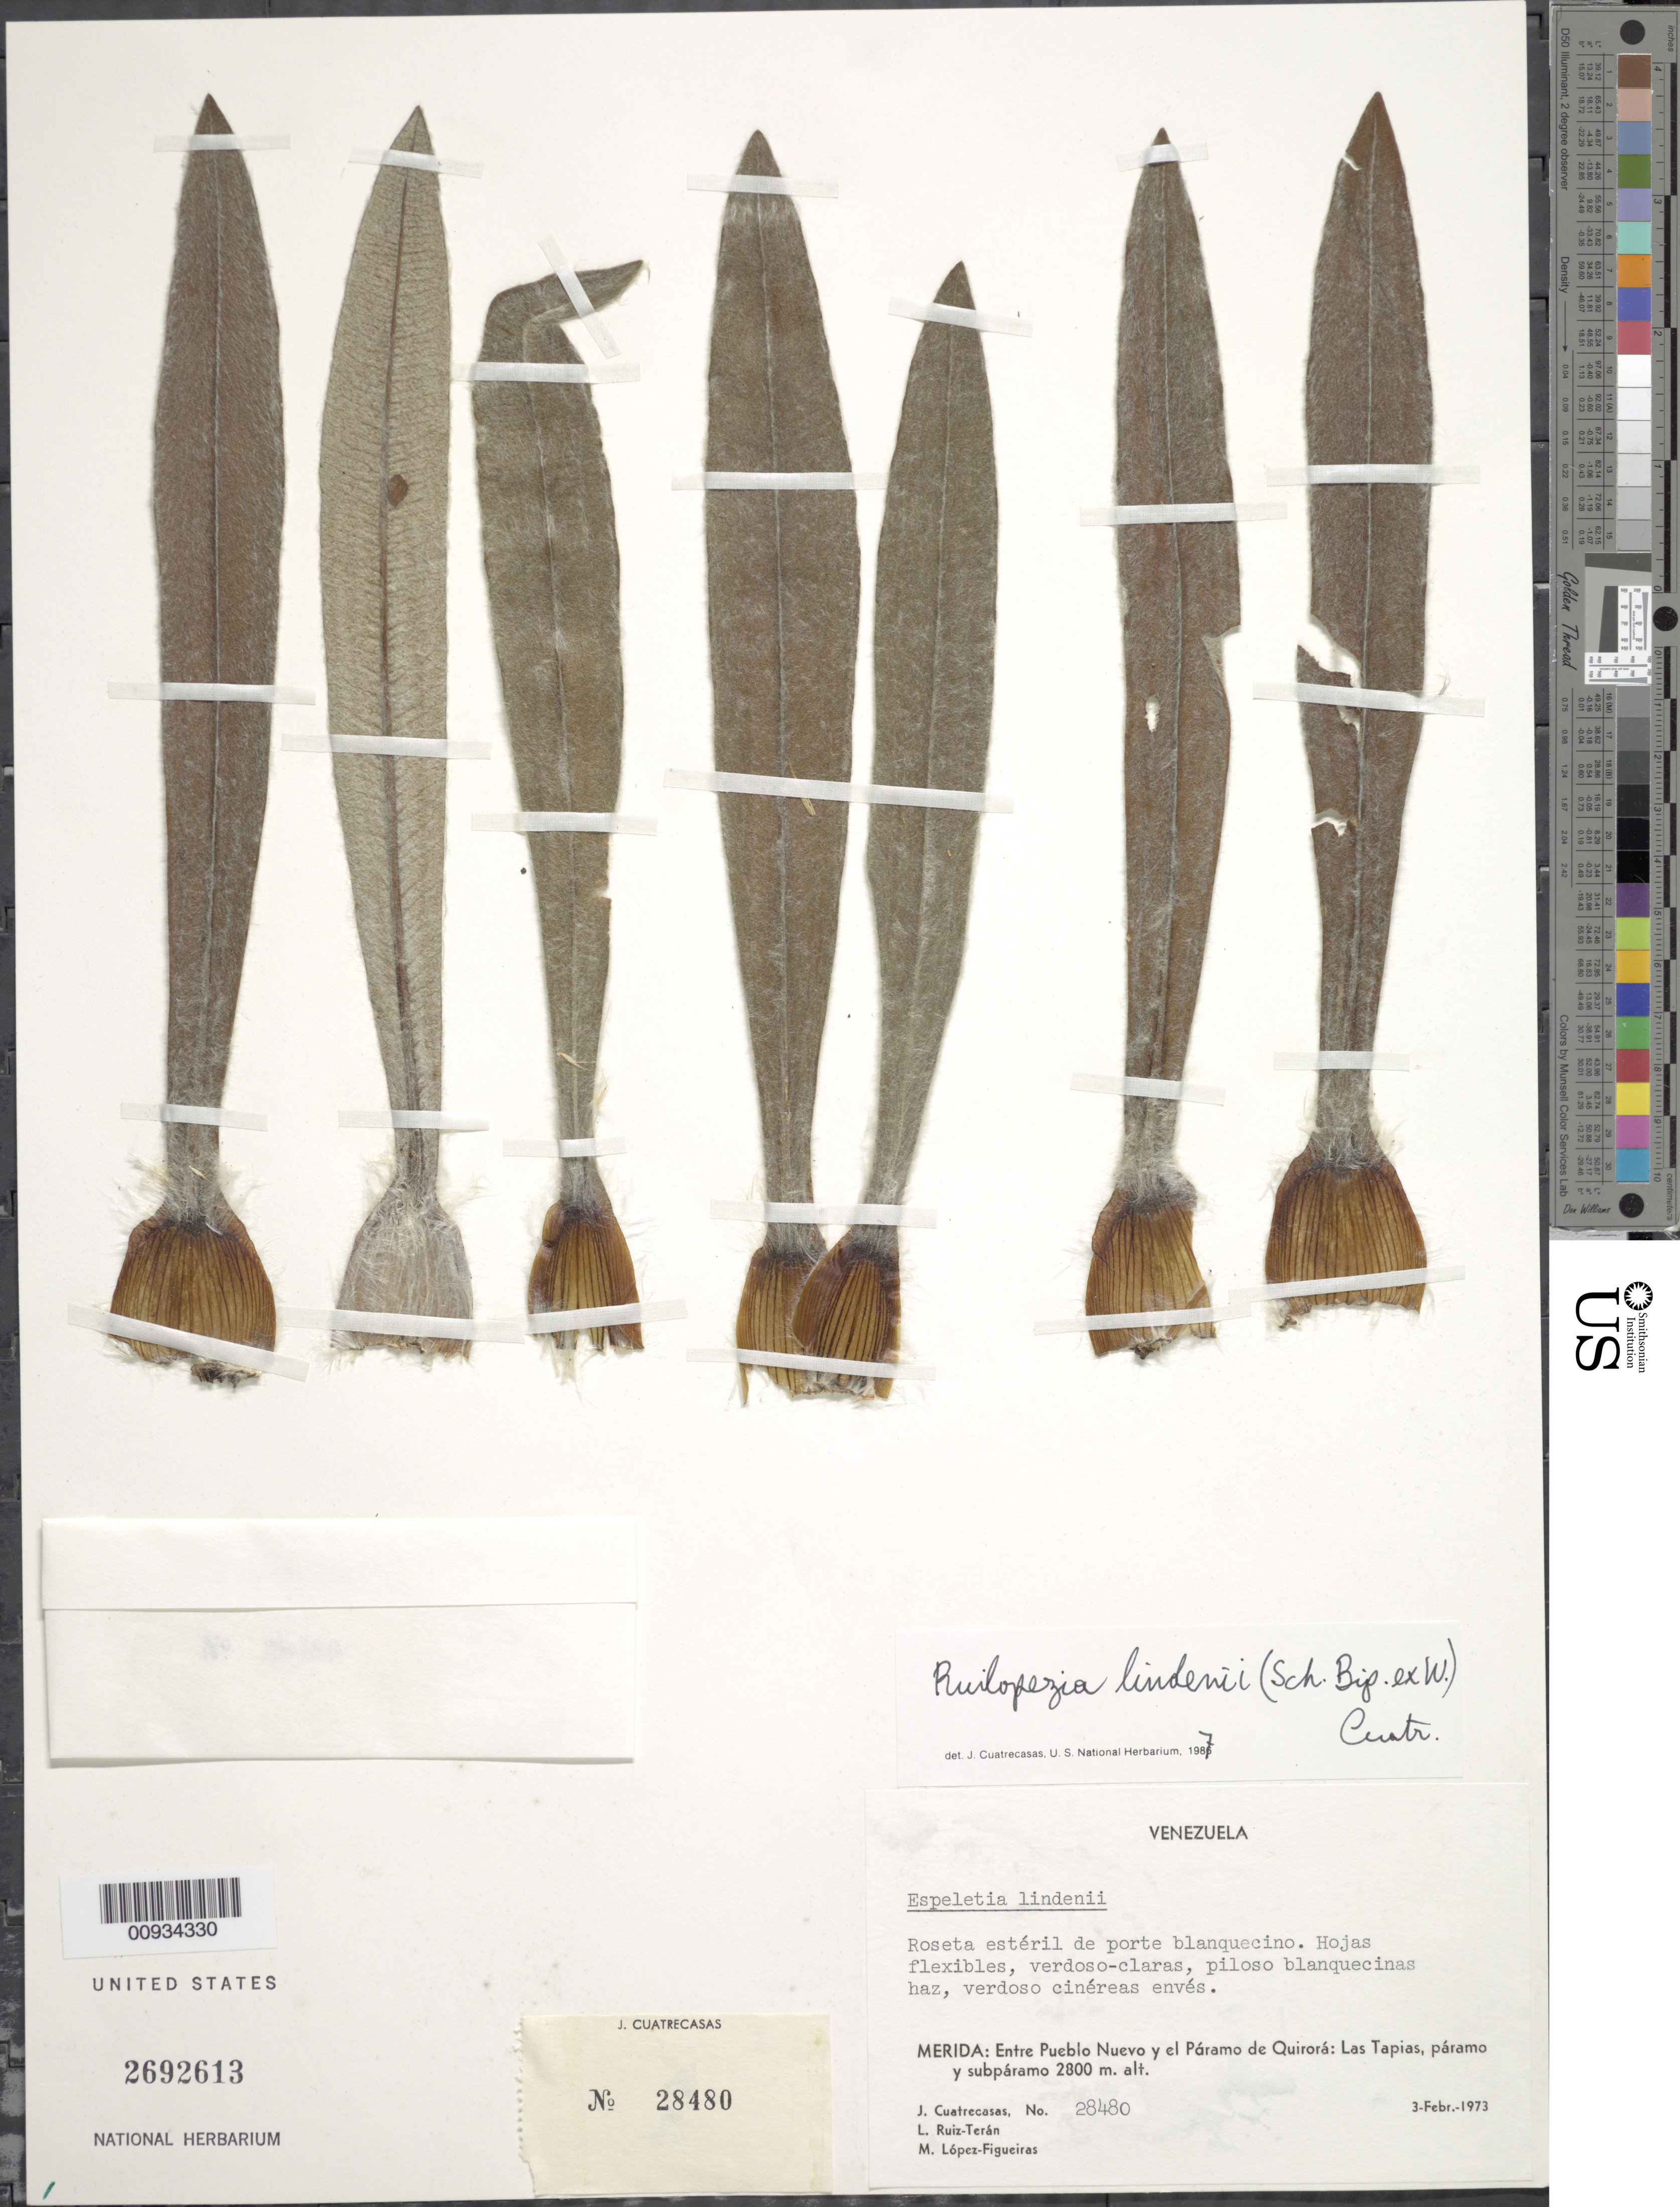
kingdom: Plantae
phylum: Tracheophyta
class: Magnoliopsida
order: Asterales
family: Asteraceae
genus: Ruilopezia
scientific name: Ruilopezia lindenii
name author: (Sch. Bip. ex Wedd.) Cuatrec.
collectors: J. Cuatrecasas, L. E. Ruíz-Terán & M. López Figueiras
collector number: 28480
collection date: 1973-02-03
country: Venezuela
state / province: Mérida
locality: Entre Pueblo Nuevo y Páramo de Quirorá: Las Tapias.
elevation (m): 2800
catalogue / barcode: US 2692613